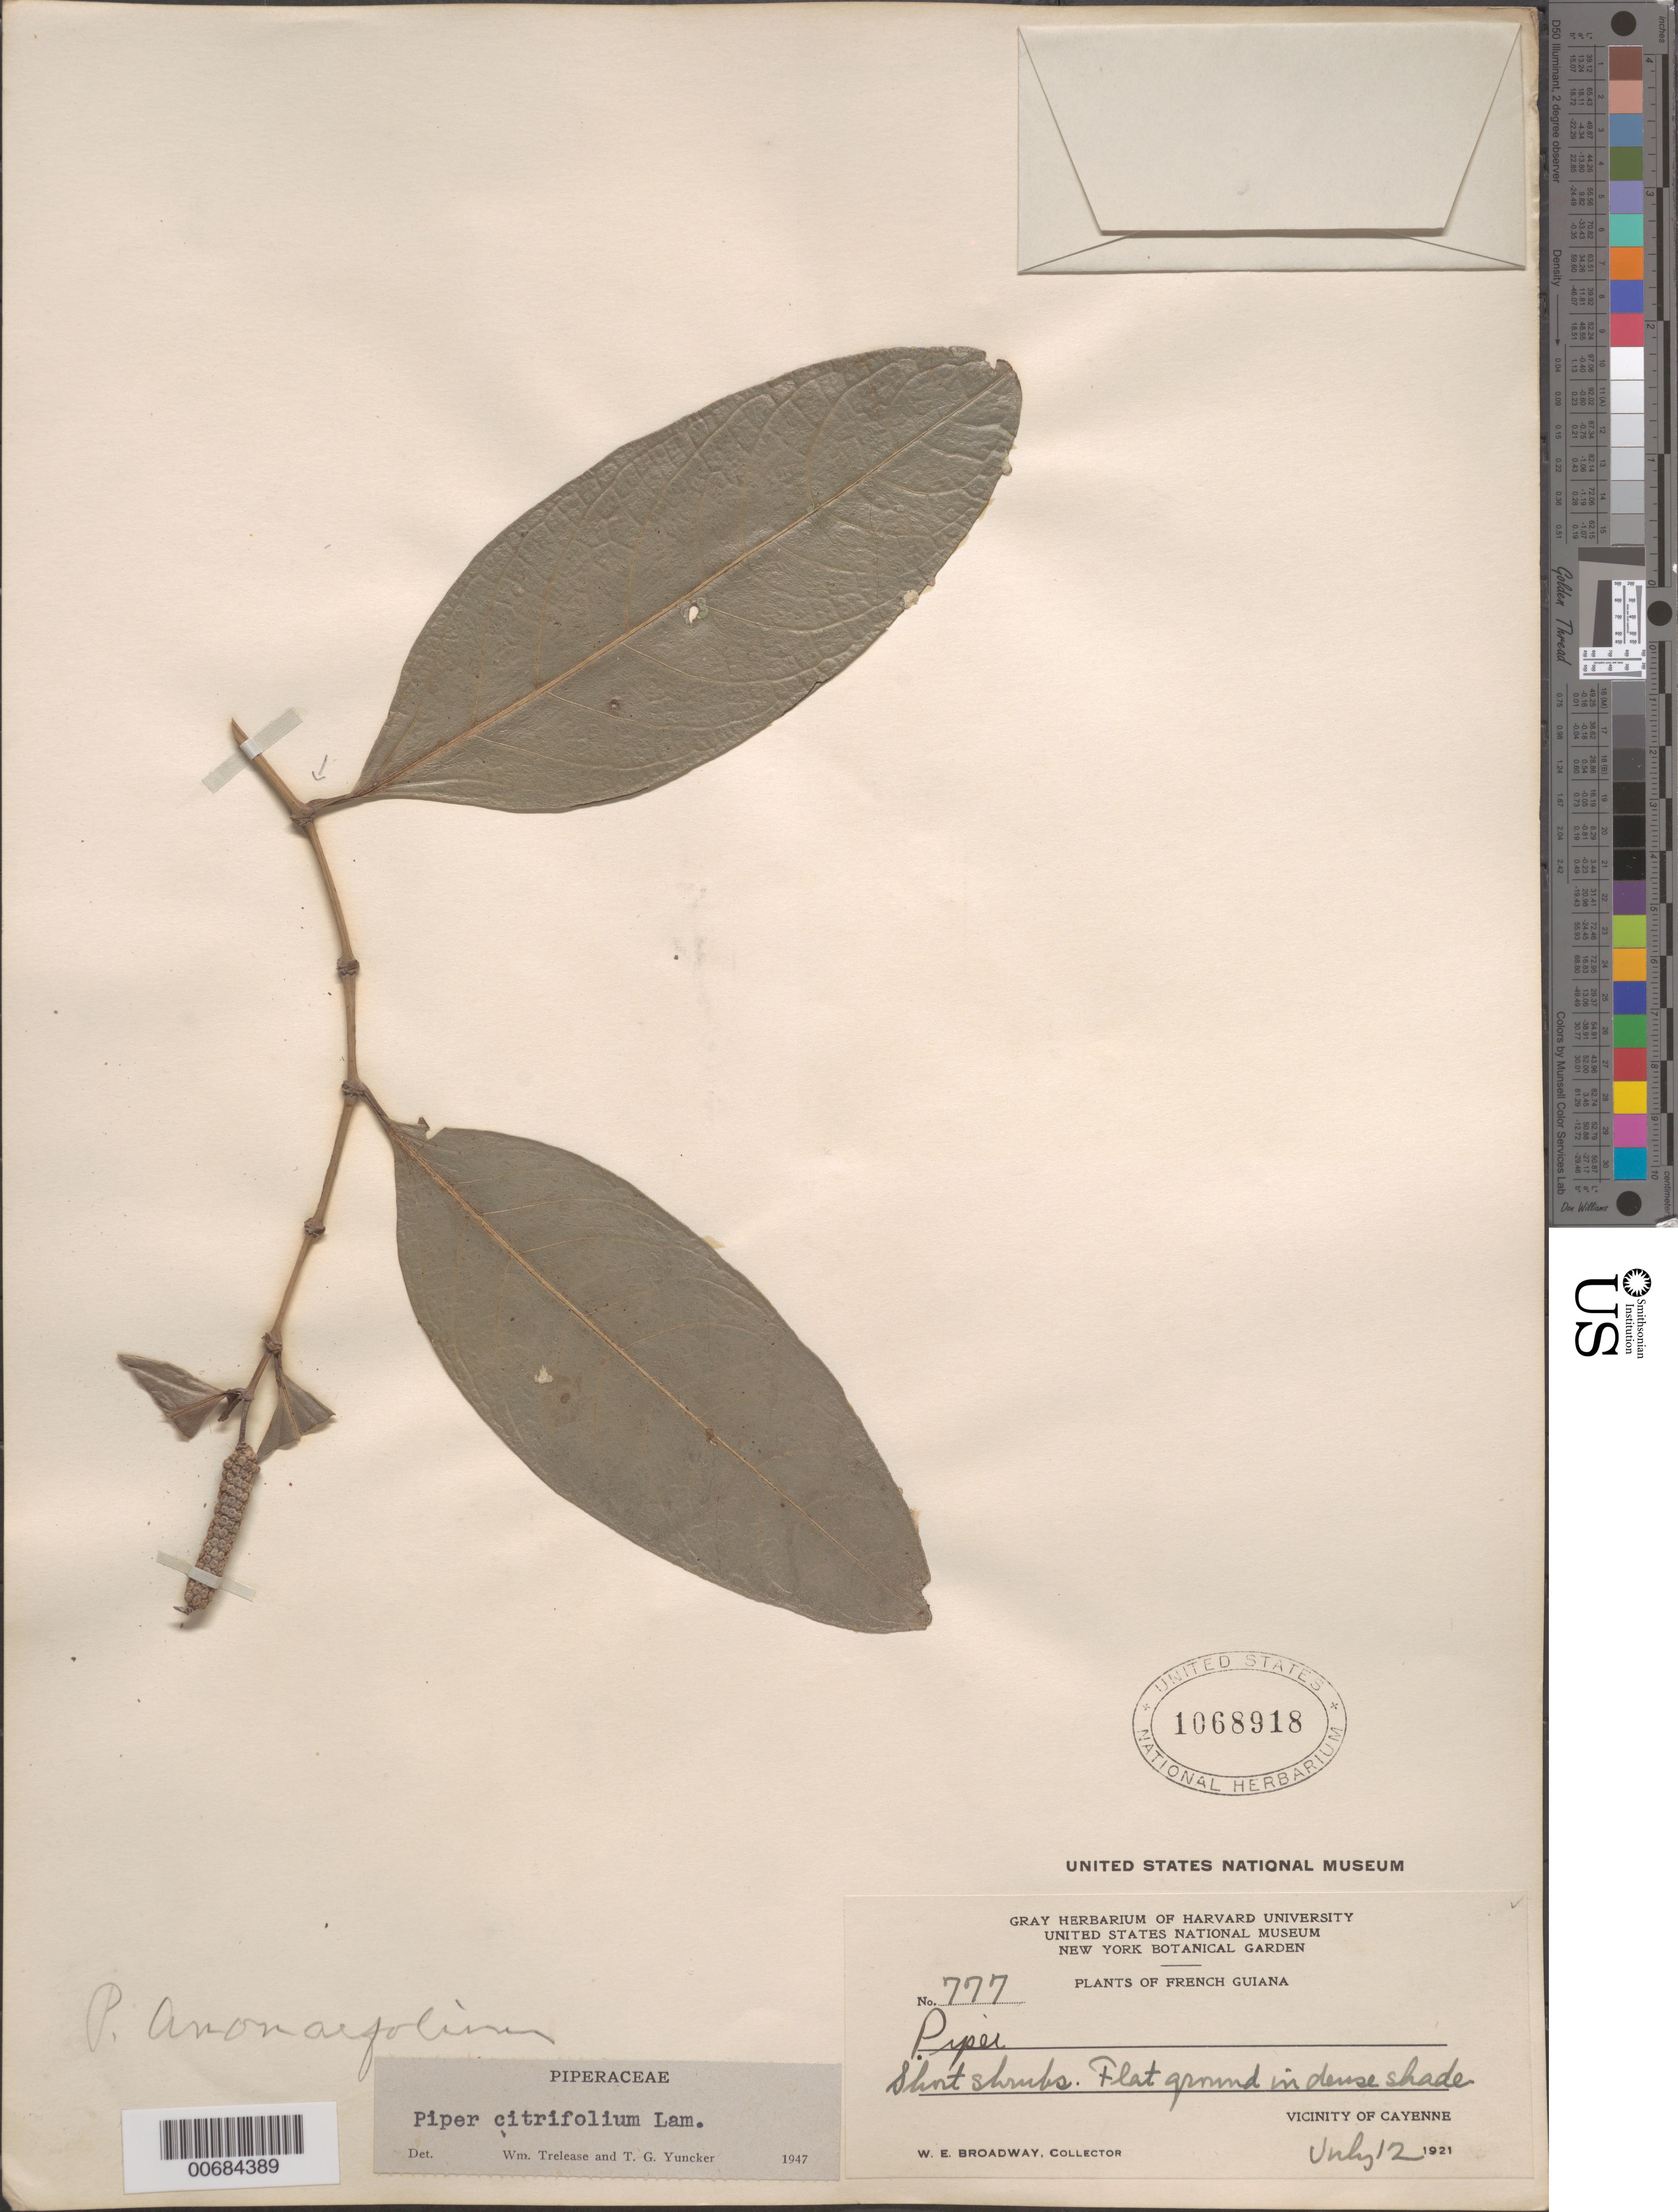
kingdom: Plantae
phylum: Tracheophyta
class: Magnoliopsida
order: Piperales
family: Piperaceae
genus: Piper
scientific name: Piper citrifolium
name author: Lam.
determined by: Trelease, W.; Yuncker, T. G.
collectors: W. E. Broadway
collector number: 777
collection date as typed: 12-Jul-21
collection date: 1921-07-12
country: French Guiana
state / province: Cayenne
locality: Cayenne, vic.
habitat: Flat ground, in dense shade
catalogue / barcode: US 1068918